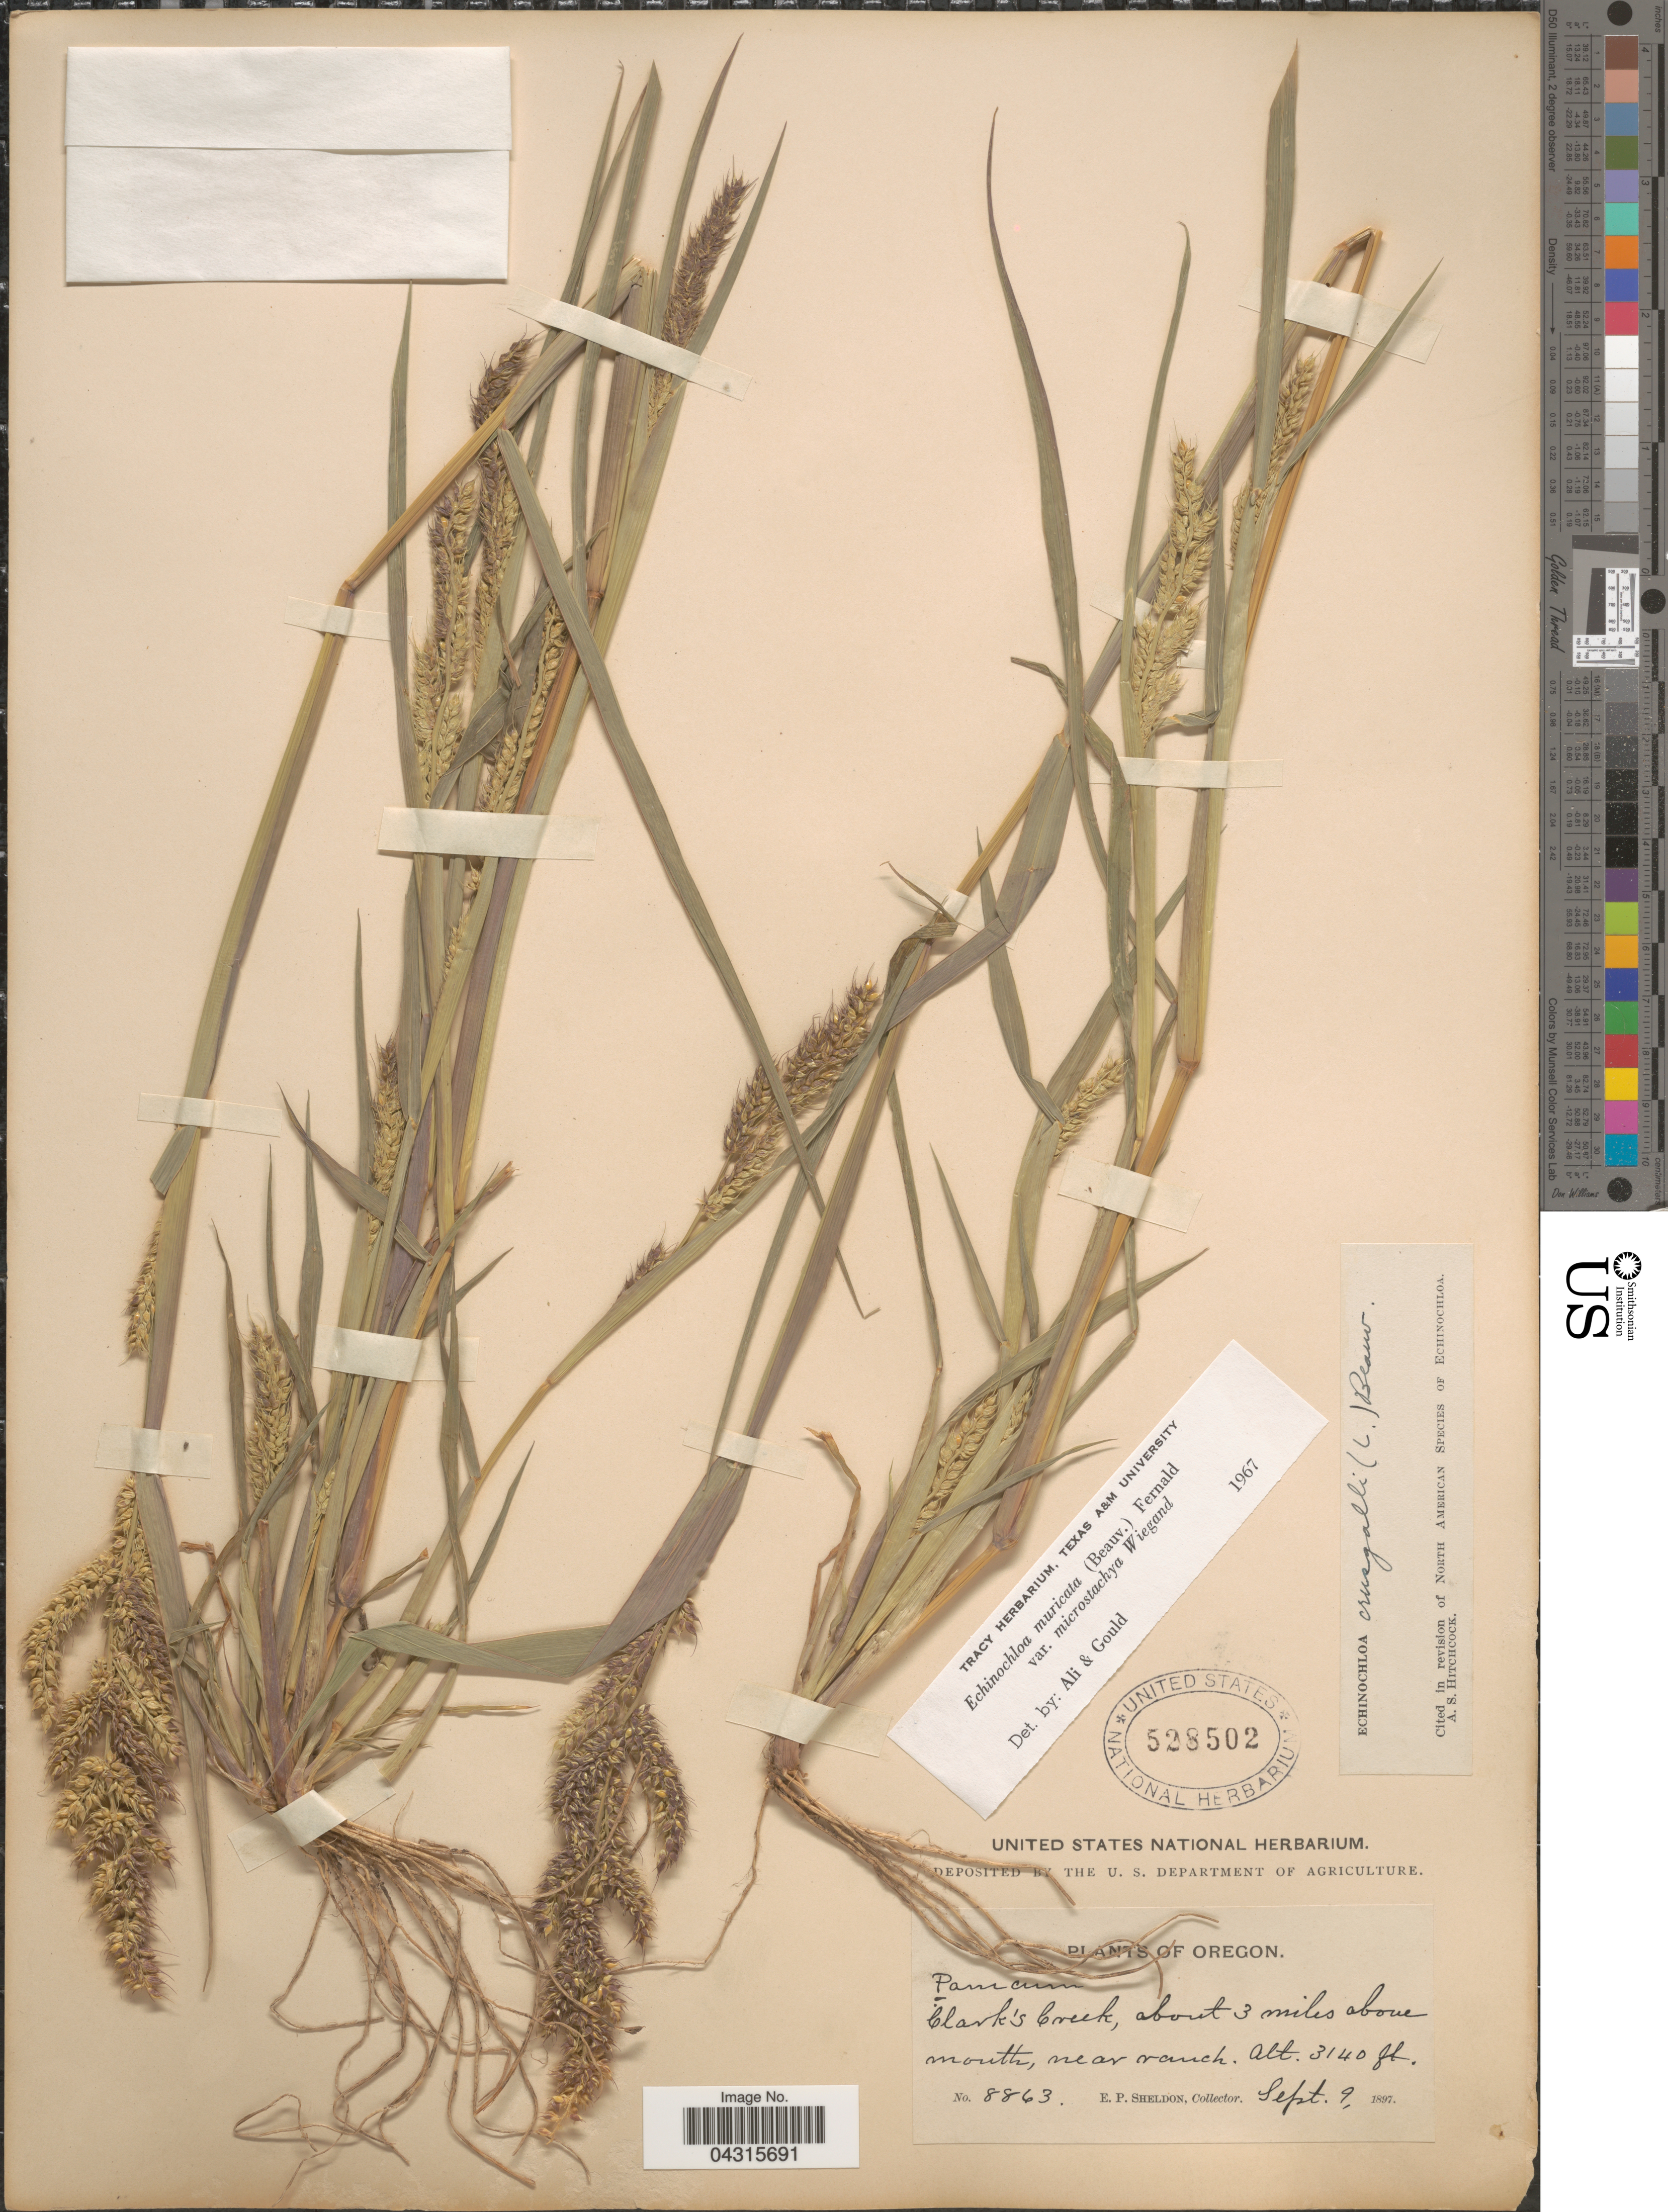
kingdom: Plantae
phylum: Tracheophyta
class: Liliopsida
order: Poales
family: Poaceae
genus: Echinochloa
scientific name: Echinochloa muricata var. microstachya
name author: Wiegand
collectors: E. P. Sheldon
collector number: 8863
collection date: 1897-09-09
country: United States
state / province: Oregon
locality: Clark's Creek, about 3 miles above mouth, near ranch.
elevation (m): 957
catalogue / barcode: US 528502